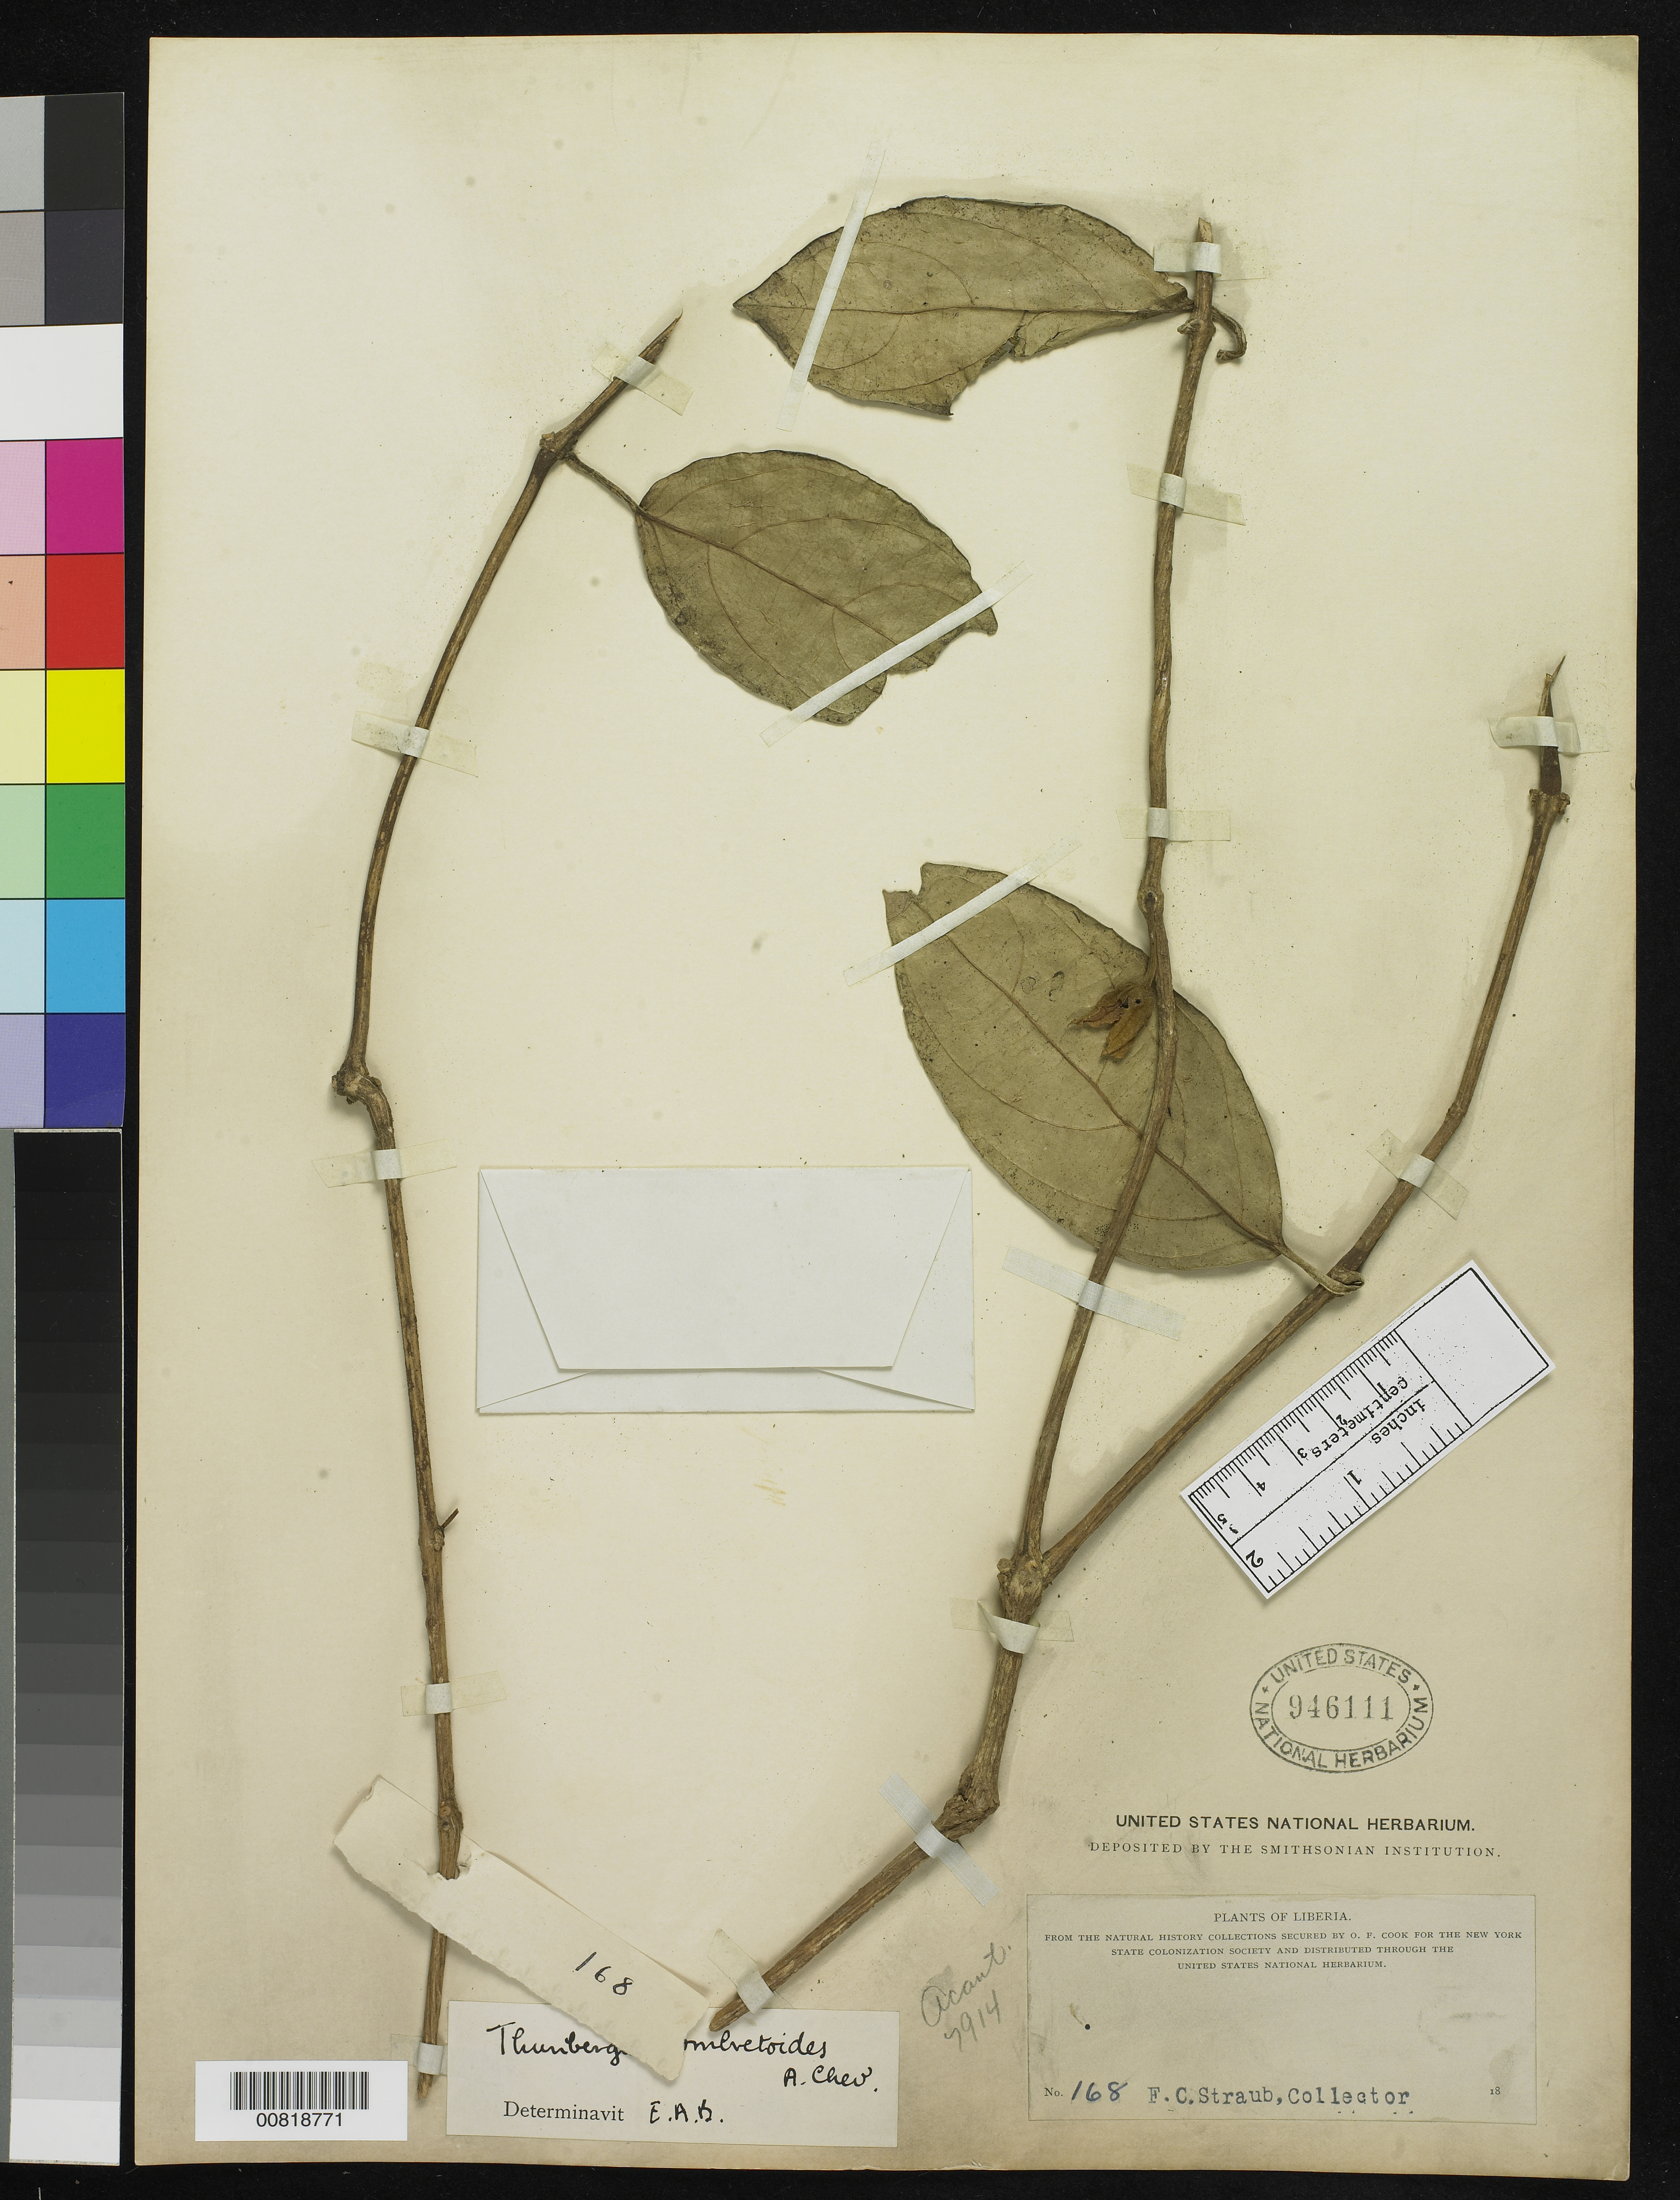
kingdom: Plantae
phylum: Tracheophyta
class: Magnoliopsida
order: Lamiales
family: Acanthaceae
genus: Thunbergia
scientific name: Thunbergia combretoides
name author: A. Chev.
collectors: F. Straub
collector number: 168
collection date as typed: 18--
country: Liberia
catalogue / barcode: US 946111